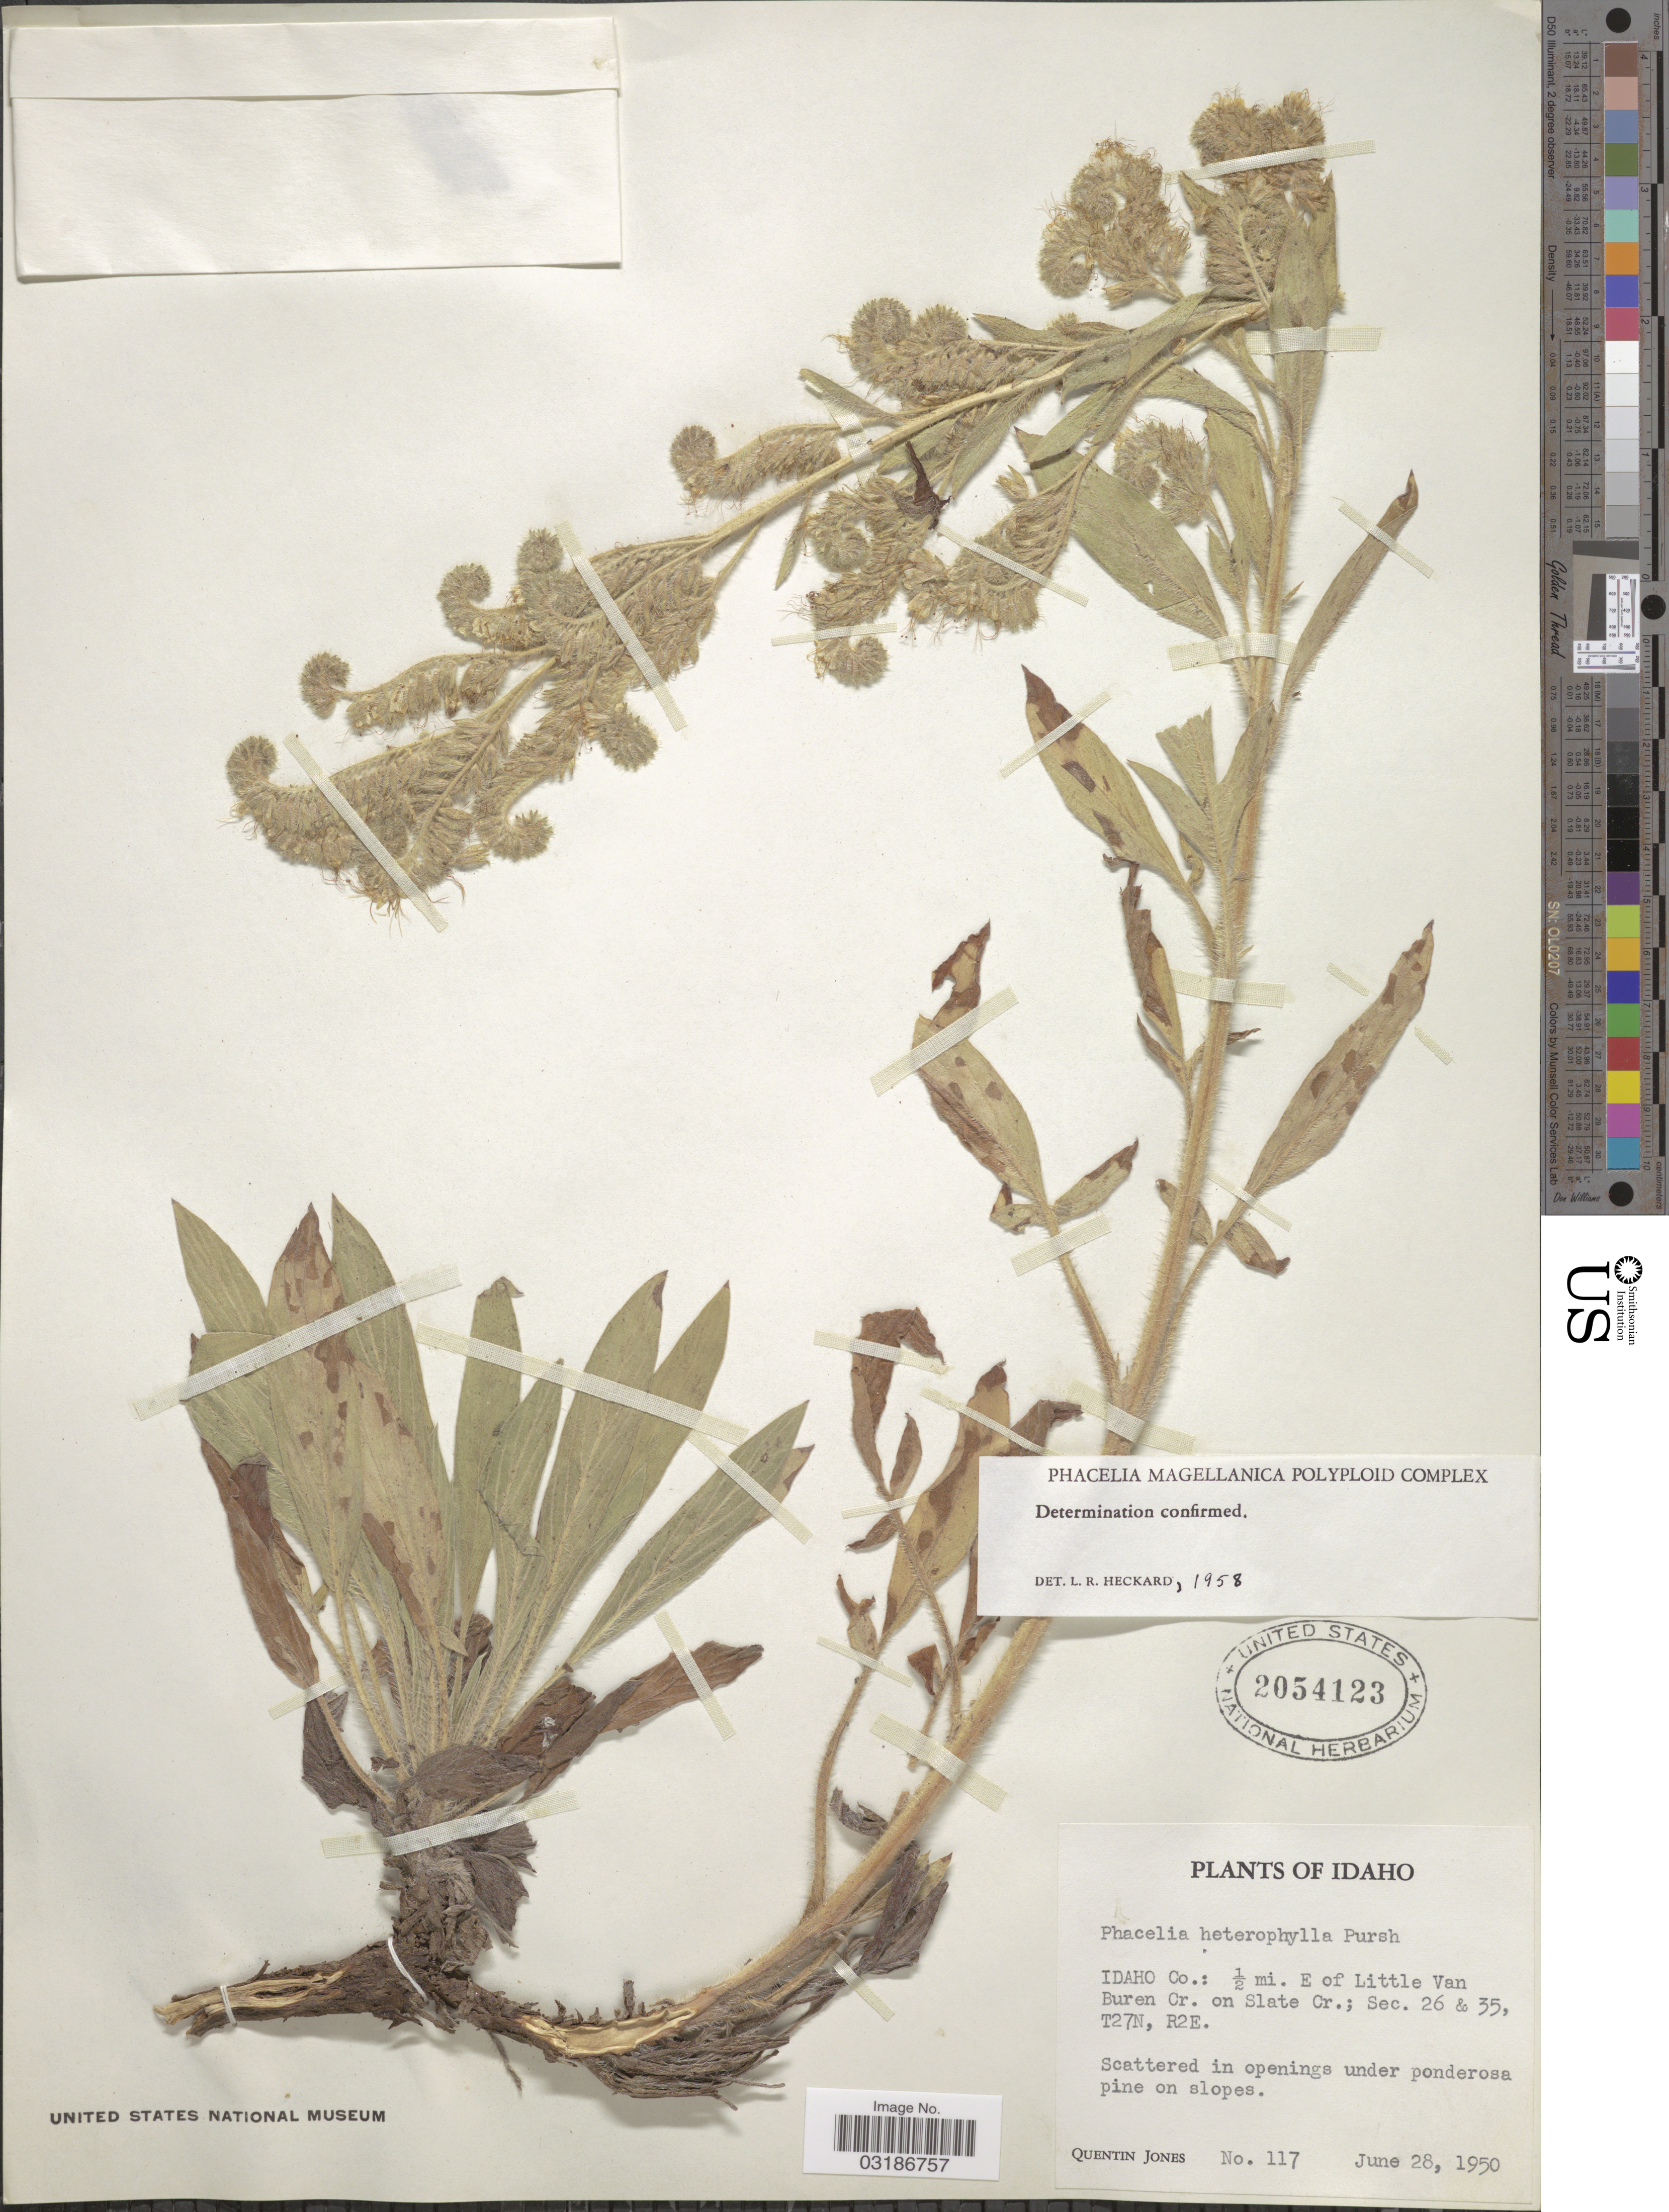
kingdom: Plantae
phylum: Tracheophyta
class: Magnoliopsida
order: Boraginales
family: Hydrophyllaceae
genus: Phacelia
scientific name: Phacelia heterophylla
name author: Pursh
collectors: Q. Jones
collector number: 117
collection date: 1950-06-28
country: United States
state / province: Idaho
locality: Idaho Co.: ½ mi. E of Little Van Buren Cr. on Slate Cr.; Sec. 26 & 35, T27N, R2E.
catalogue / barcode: US 2054123